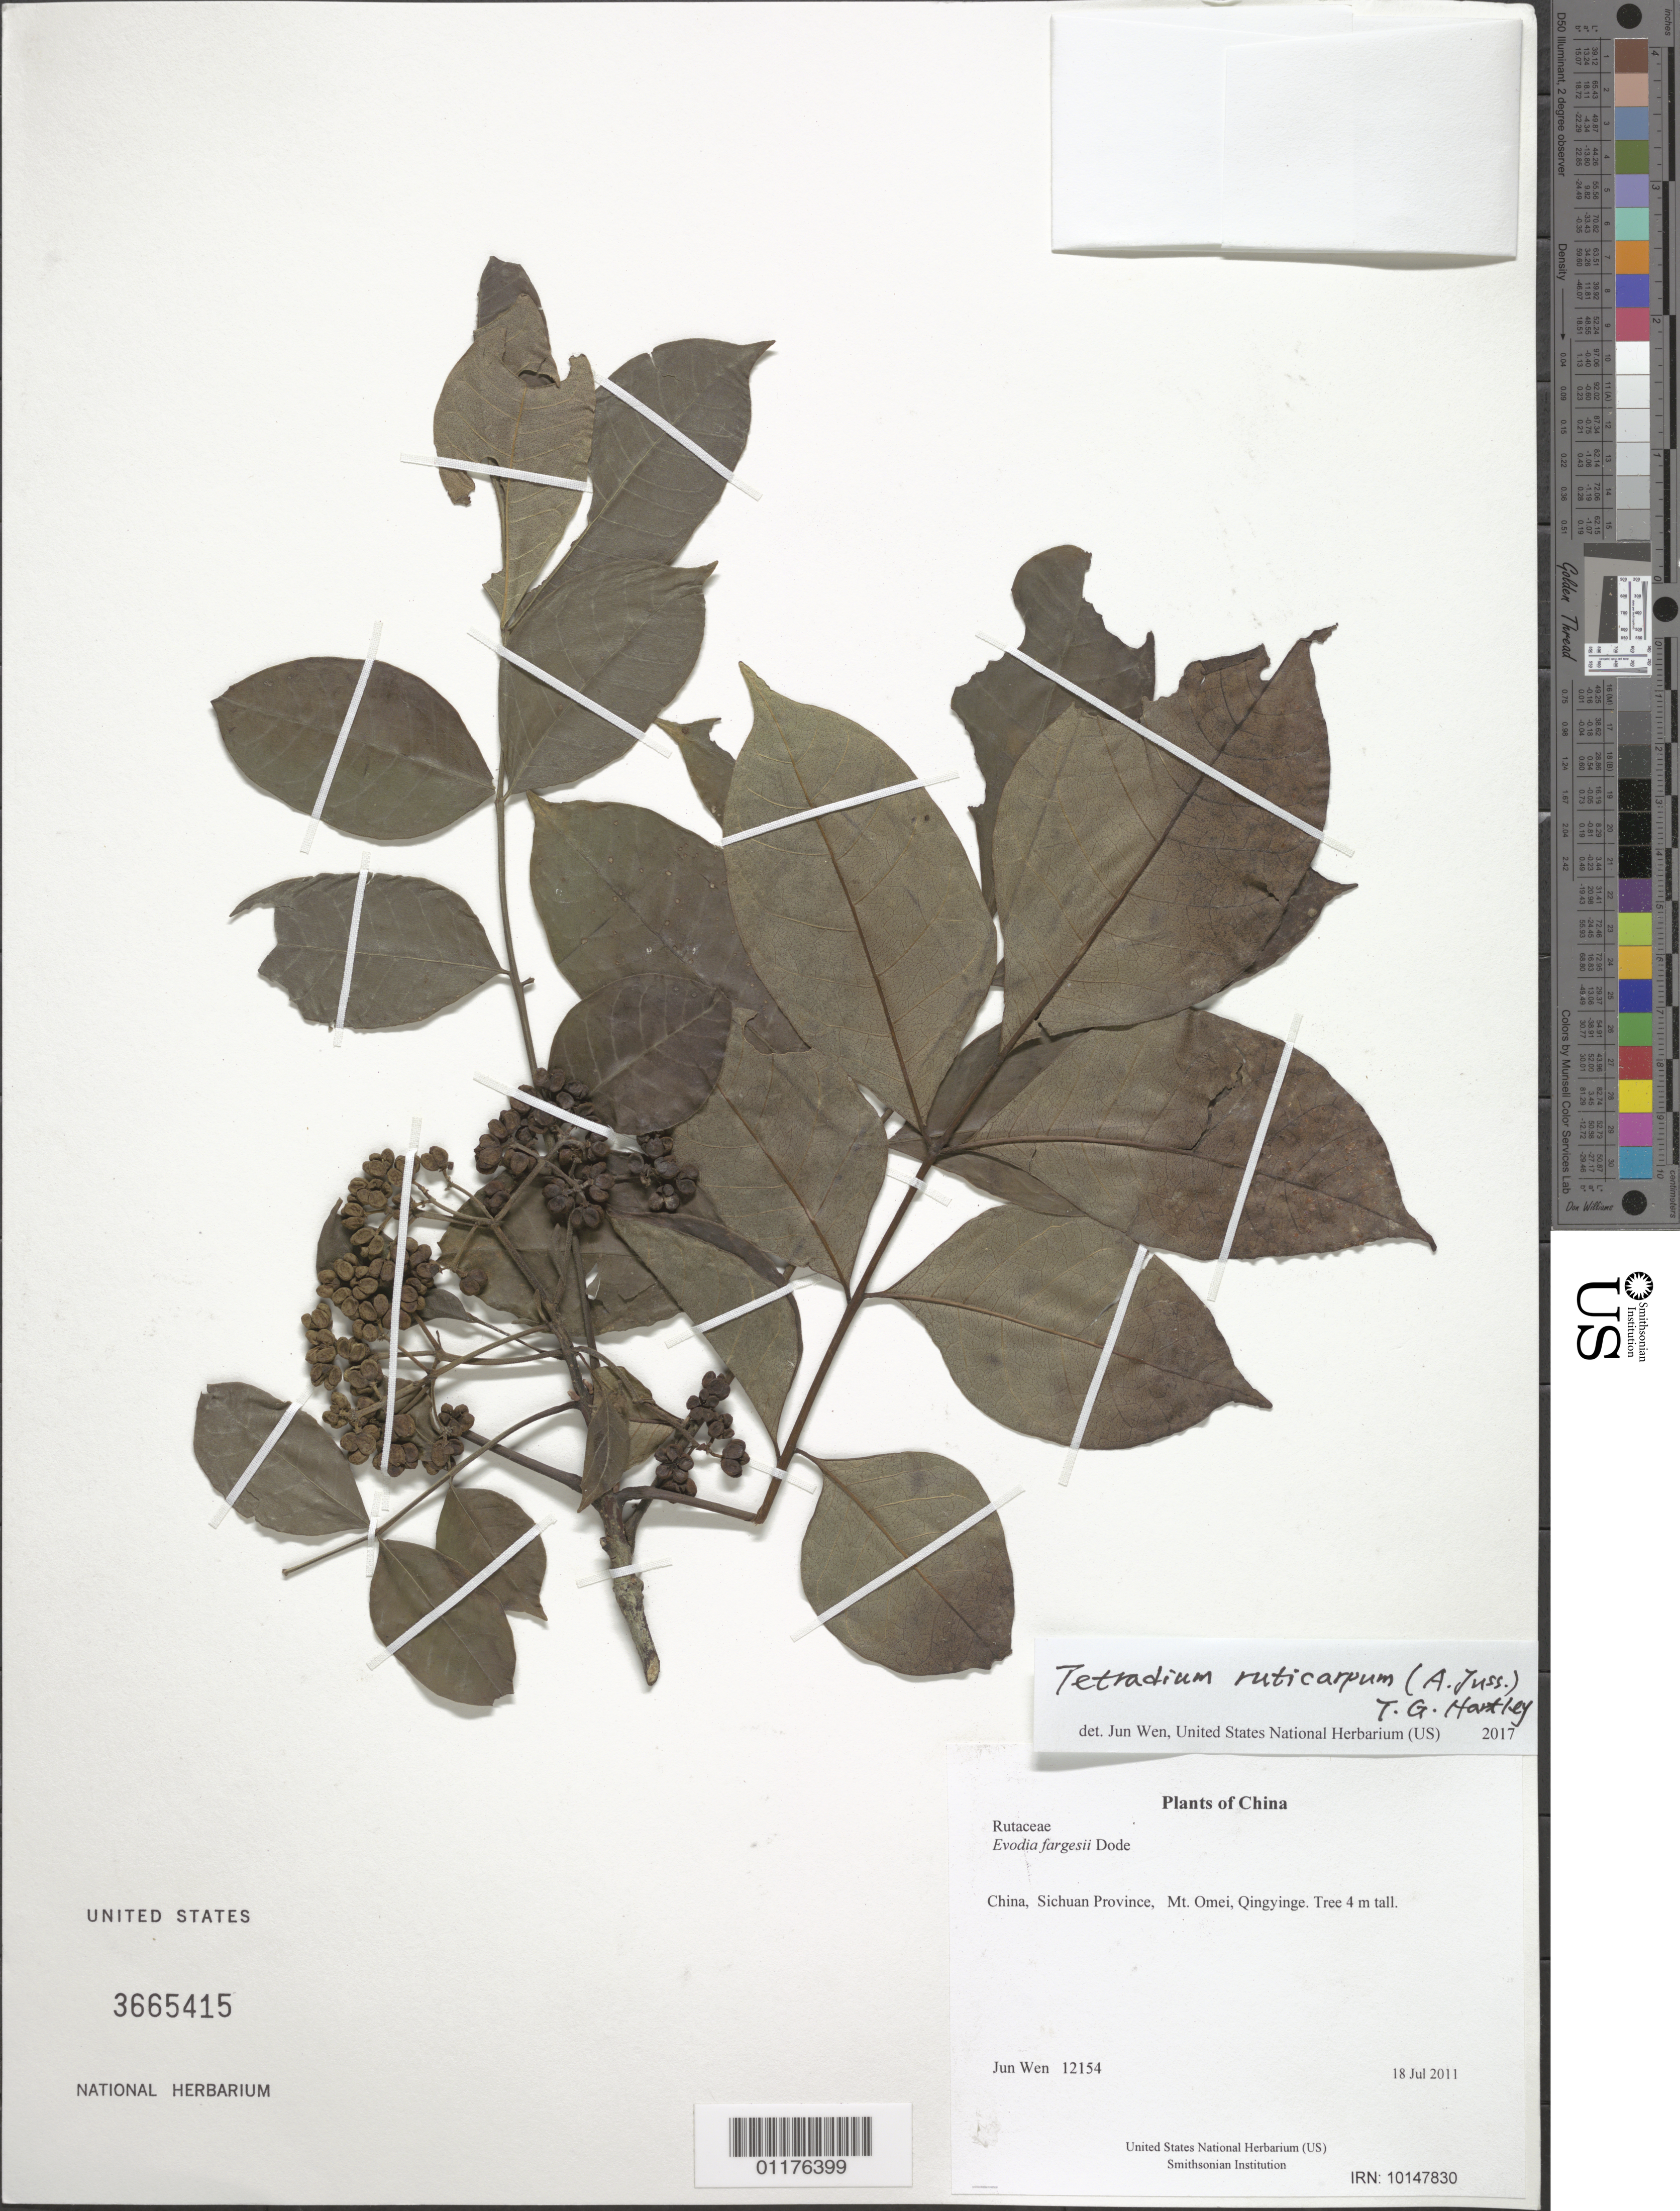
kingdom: Plantae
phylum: Tracheophyta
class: Magnoliopsida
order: Sapindales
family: Rutaceae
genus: Euodia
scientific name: Euodia fargesii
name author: Dode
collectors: J. Wen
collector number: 12154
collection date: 2011-07-18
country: China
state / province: Sichuan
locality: Mt. Omei, Qingyinge.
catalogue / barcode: US 3665415